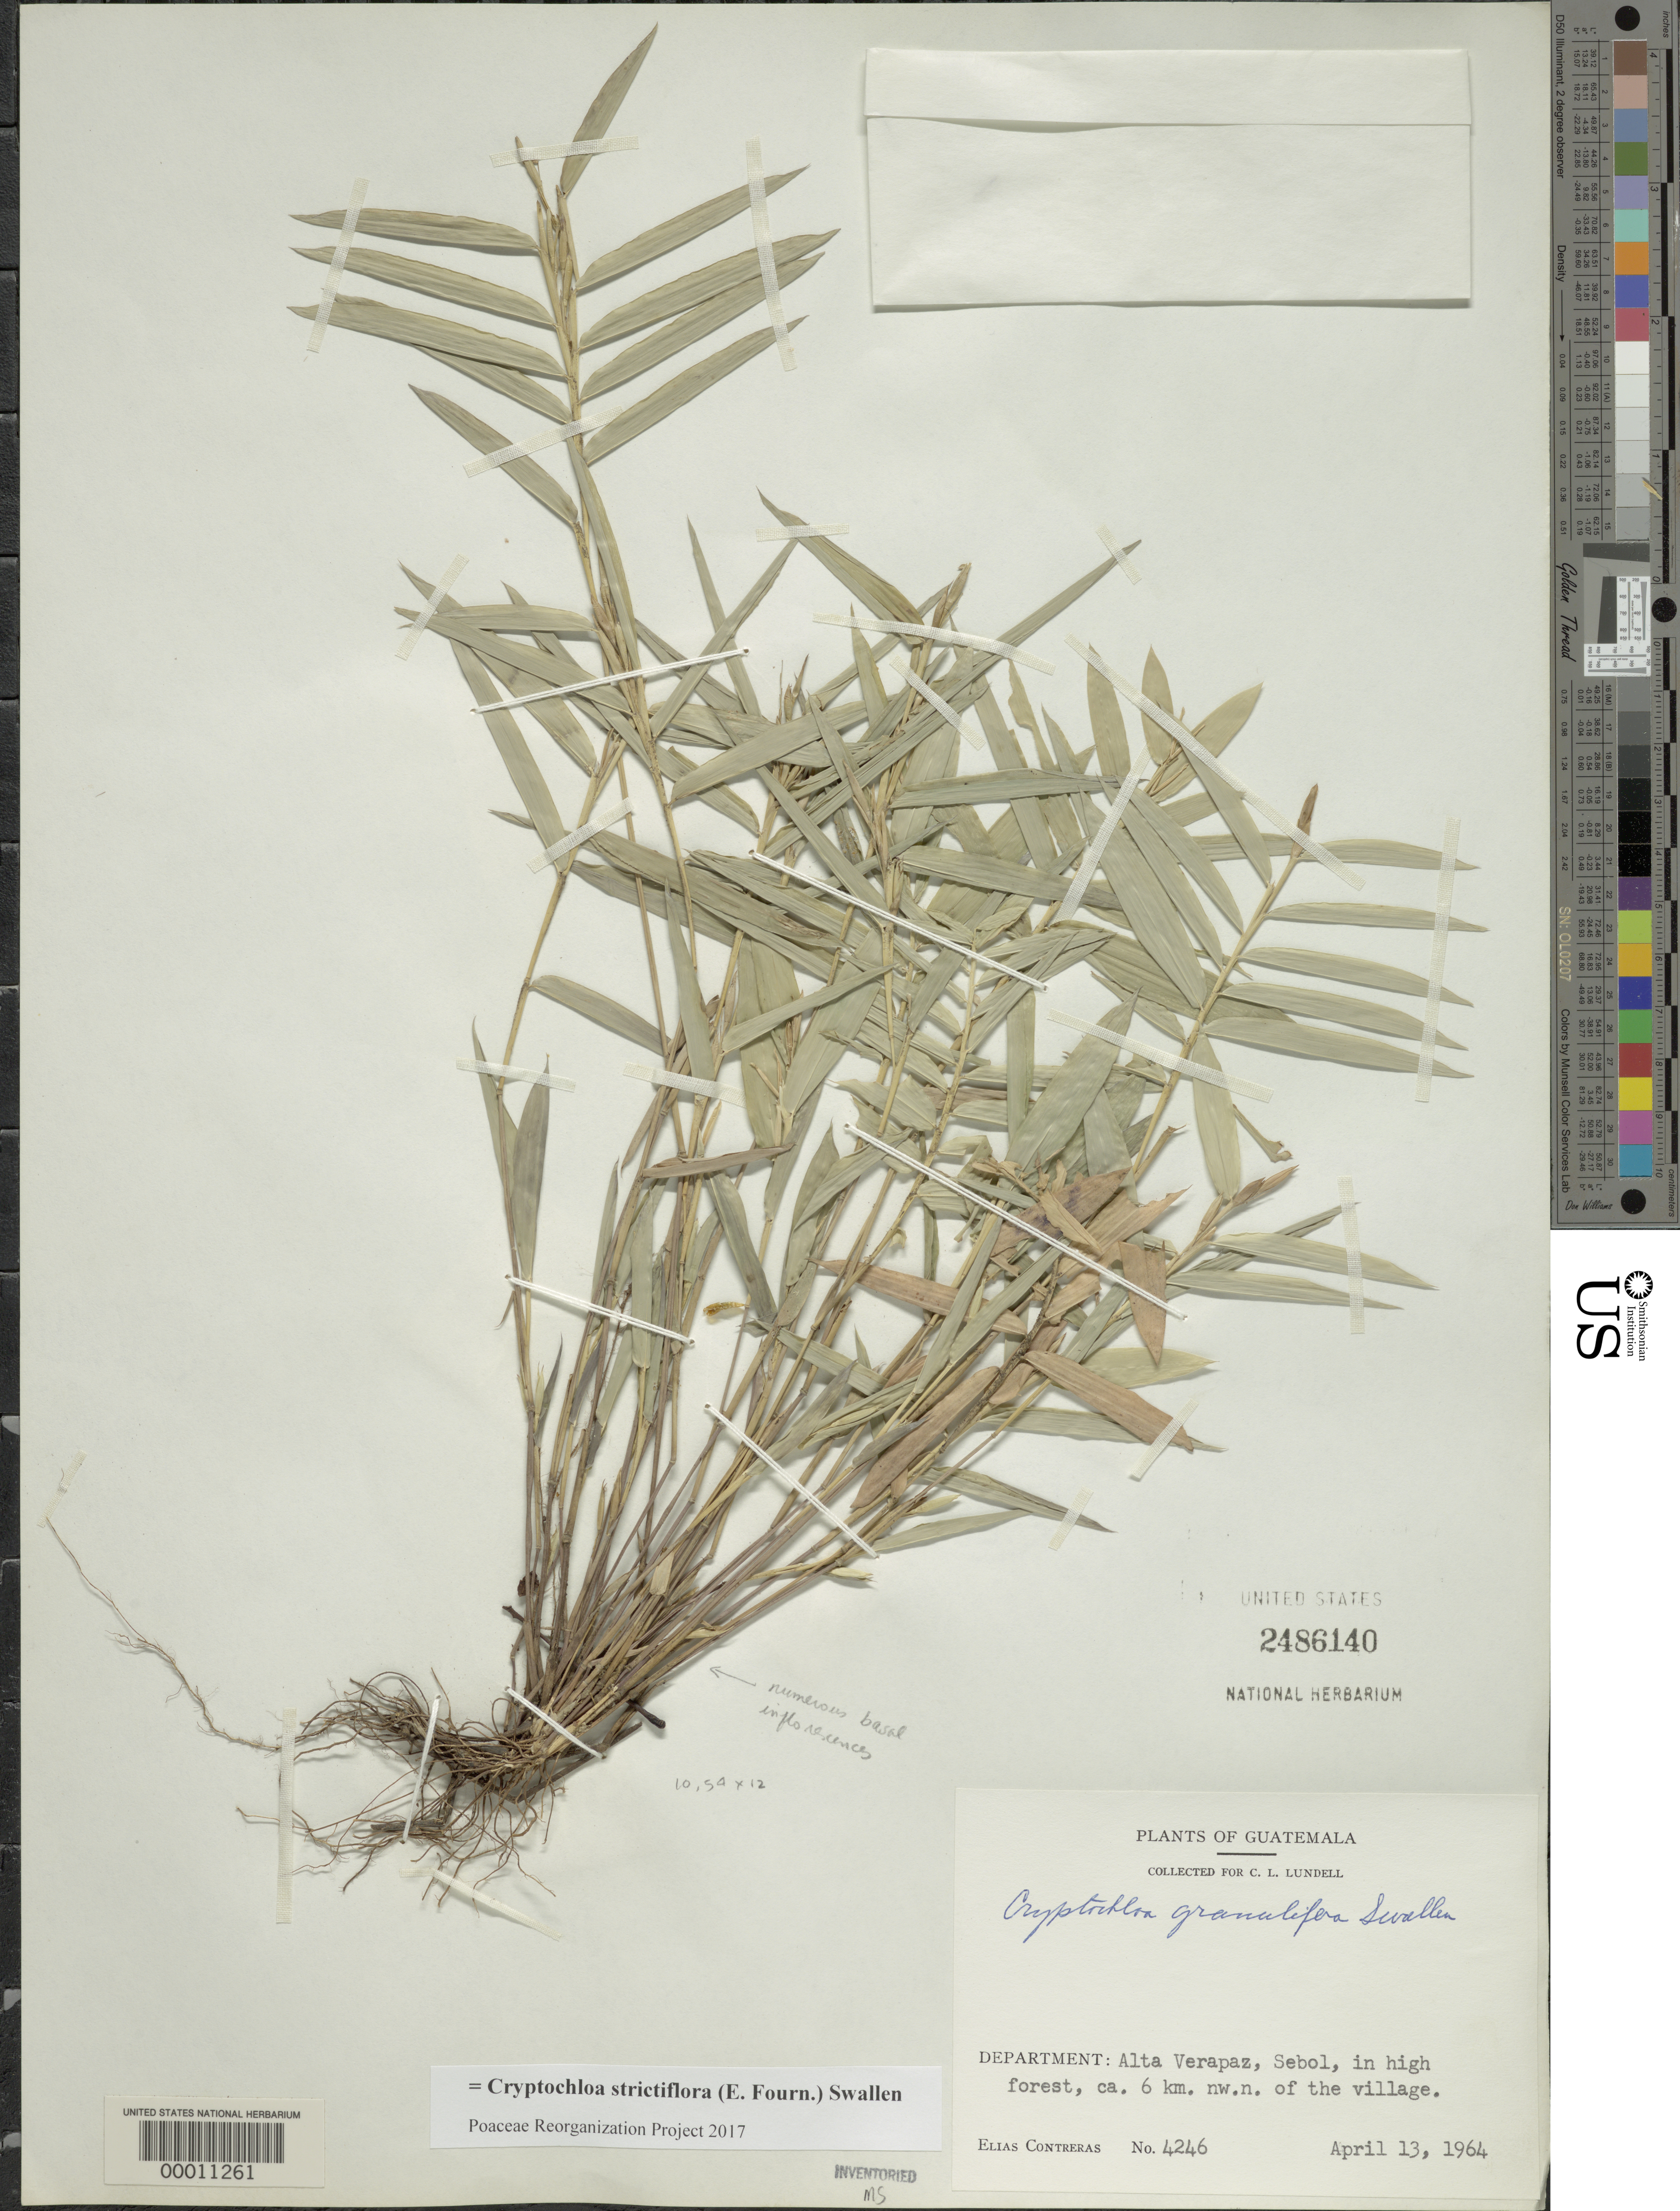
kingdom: Plantae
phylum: Tracheophyta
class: Liliopsida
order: Poales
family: Poaceae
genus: Cryptochloa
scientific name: Cryptochloa strictiflora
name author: (E. Fourn.) Swallen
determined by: Poaceae Reorganization Project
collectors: E. Contreras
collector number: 4246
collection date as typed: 13 Apr 1964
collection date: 1964-04-13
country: Guatemala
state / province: Alta Verapaz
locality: Sebol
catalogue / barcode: US 2486140